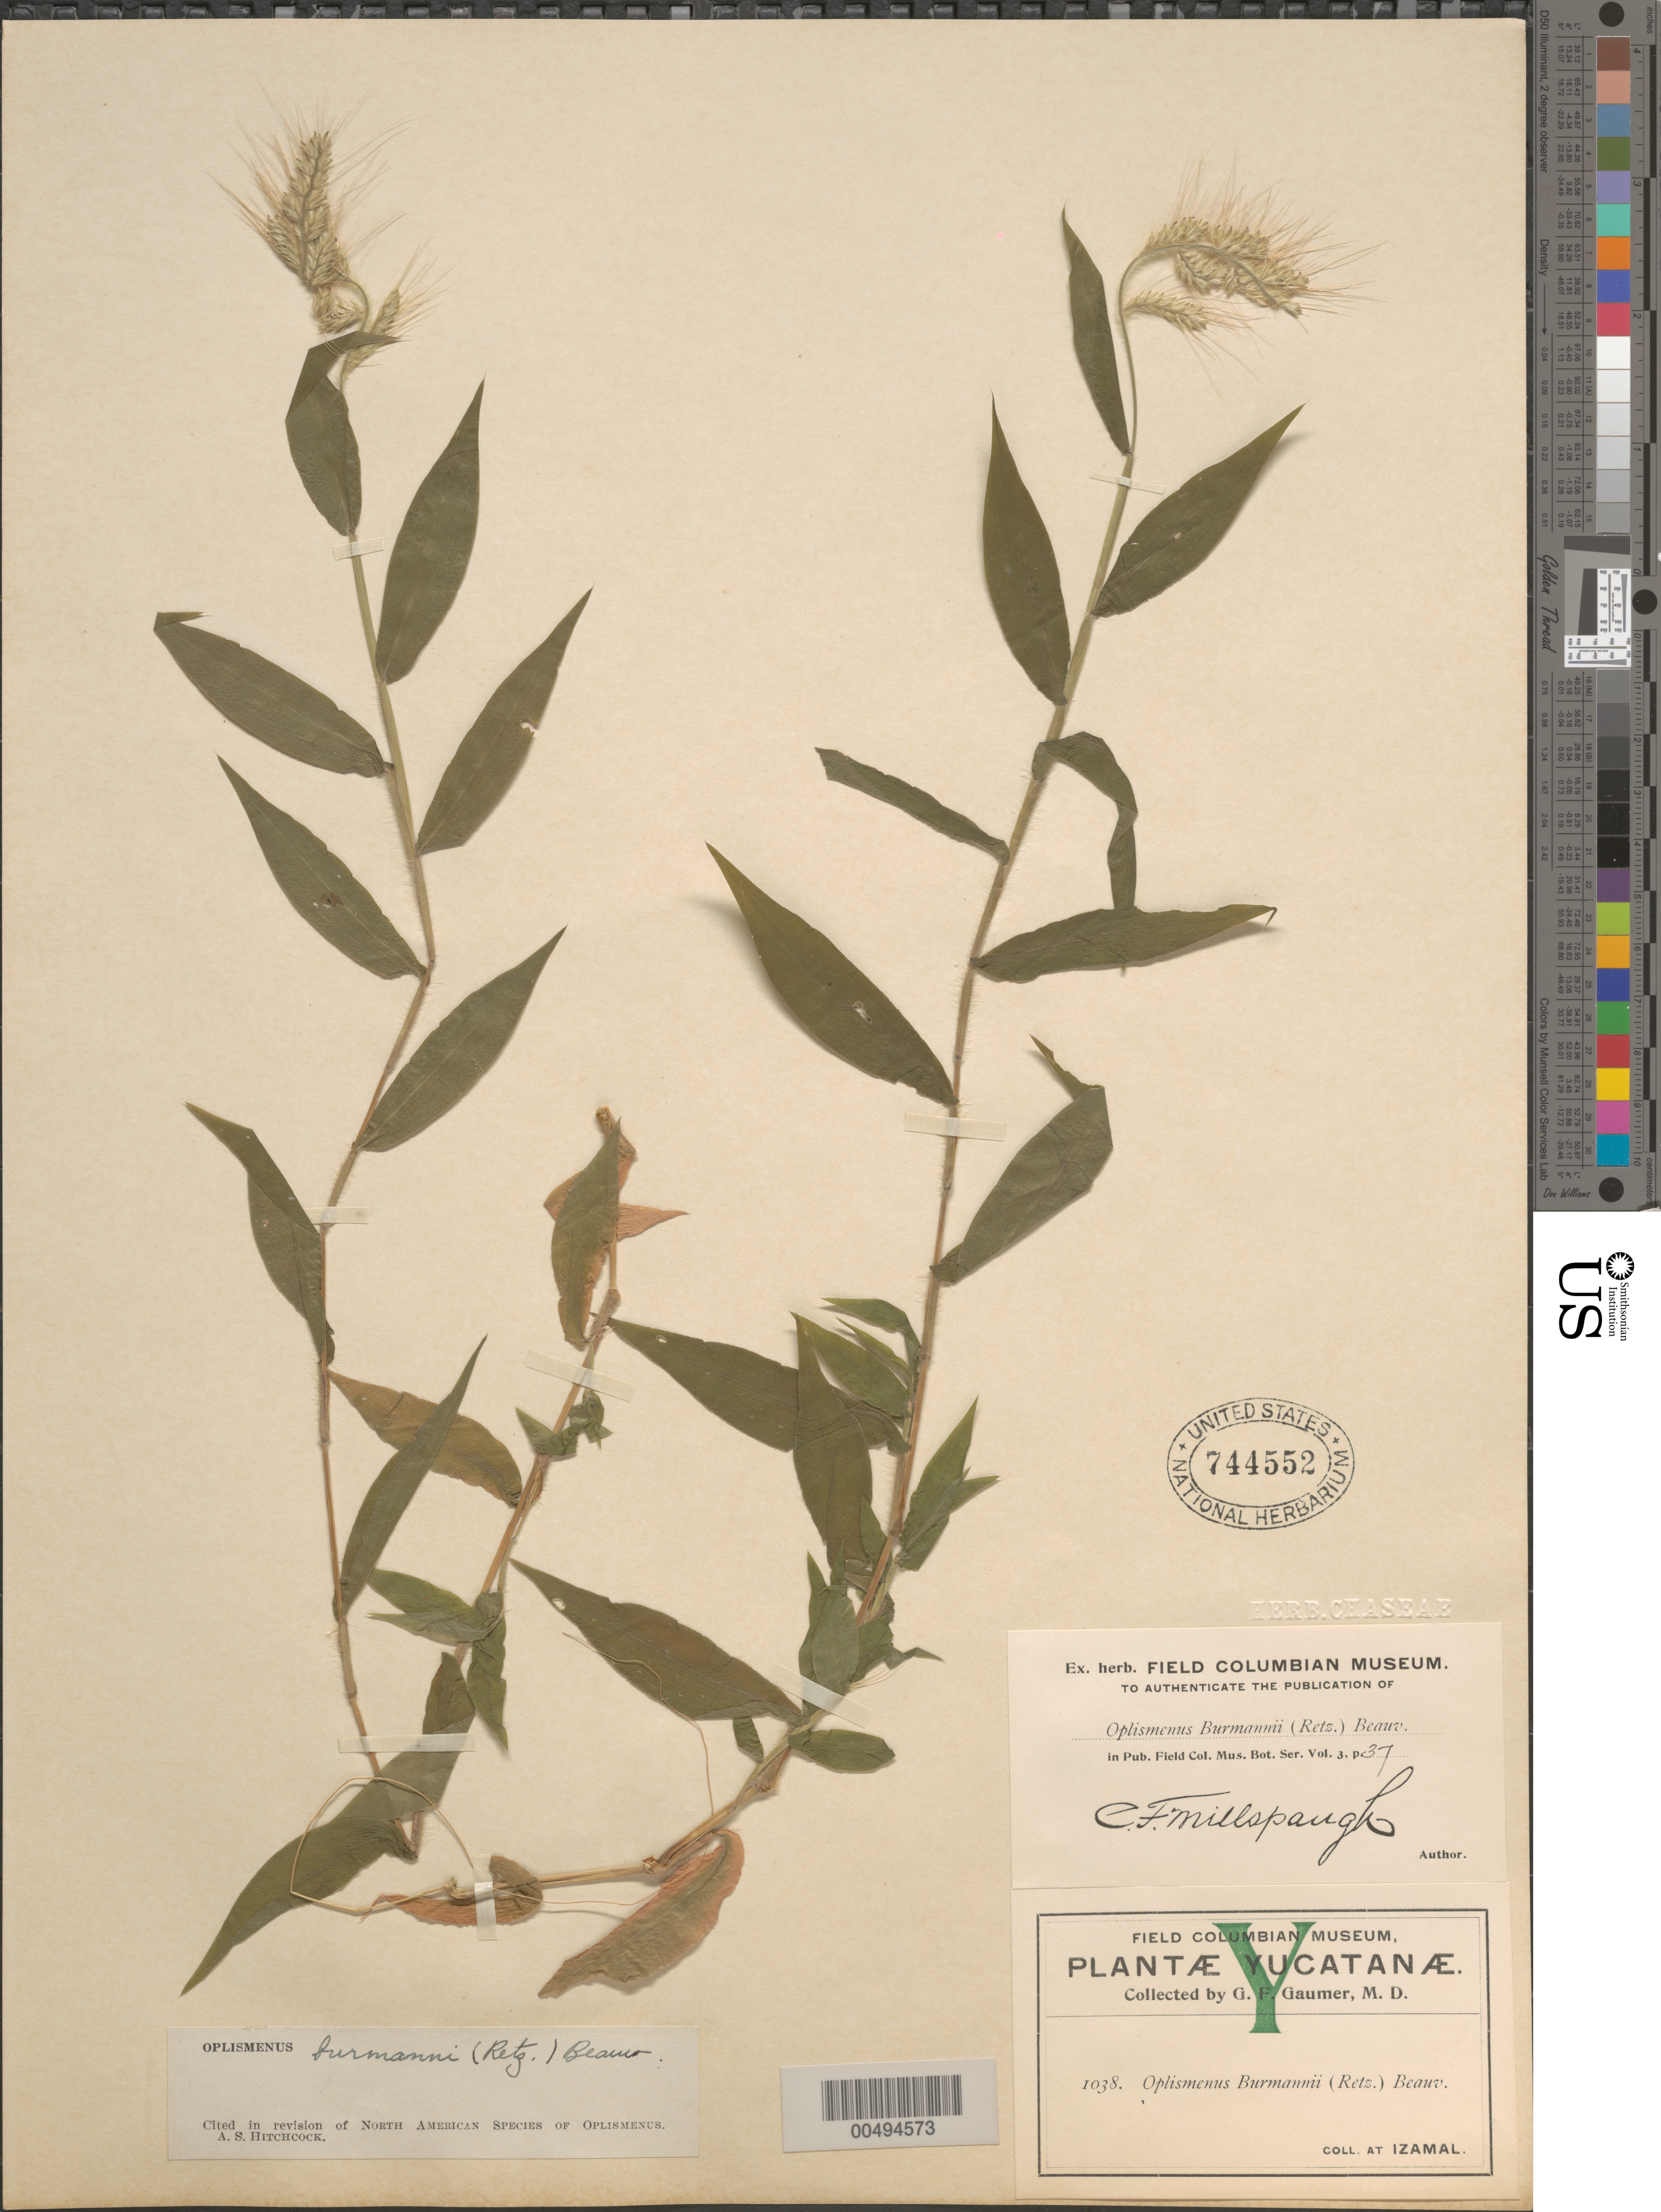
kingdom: Plantae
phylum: Tracheophyta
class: Liliopsida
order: Poales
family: Poaceae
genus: Oplismenus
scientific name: Oplismenus burmannii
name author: (Retz.) P. Beauv.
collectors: G. F. Gaumer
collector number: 1038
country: Mexico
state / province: Yucatan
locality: At Izamal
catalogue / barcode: US 744552